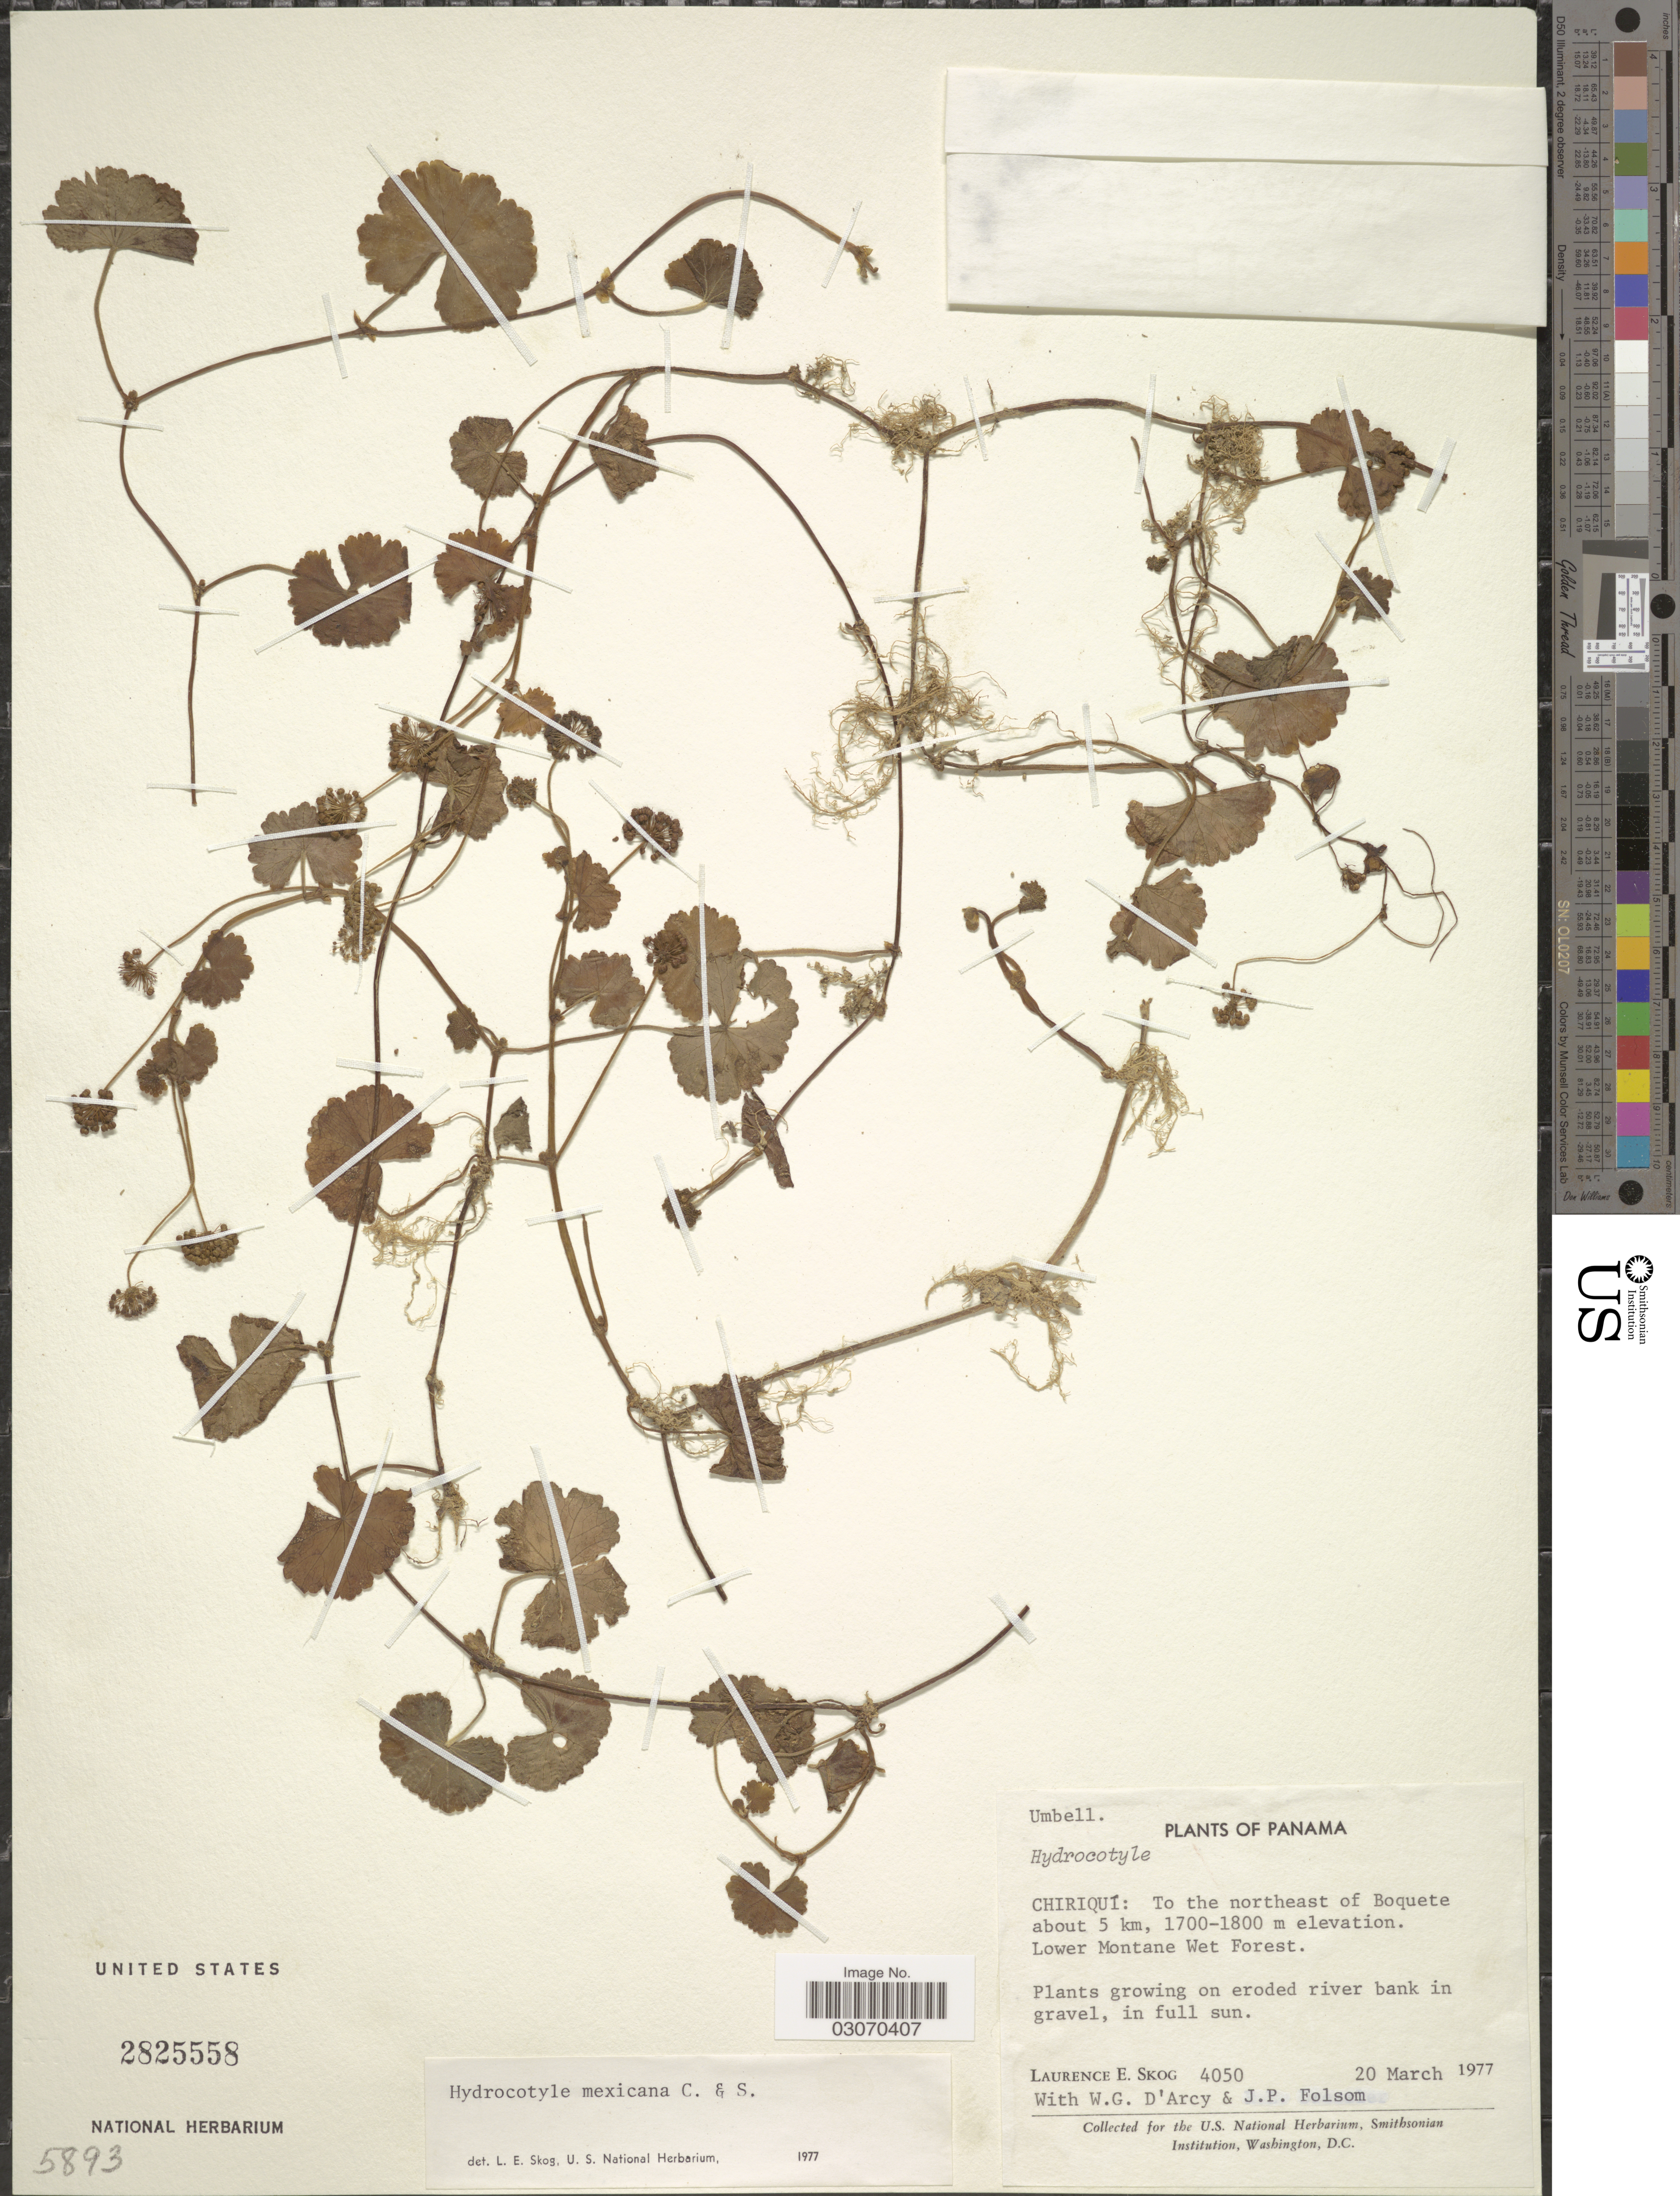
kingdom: Plantae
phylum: Tracheophyta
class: Magnoliopsida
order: Apiales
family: Araliaceae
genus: Hydrocotyle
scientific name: Hydrocotyle mexicana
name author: Schltdl. & Cham.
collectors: L. E. Skog, W. G. D'Arcy & J. P. Folsom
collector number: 4050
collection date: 1977-03-20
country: Panama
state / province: Chiriqui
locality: To the northeast of Boquete about 5 km., Lower Montane Wet Forest.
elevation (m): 1700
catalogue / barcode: US 2825558